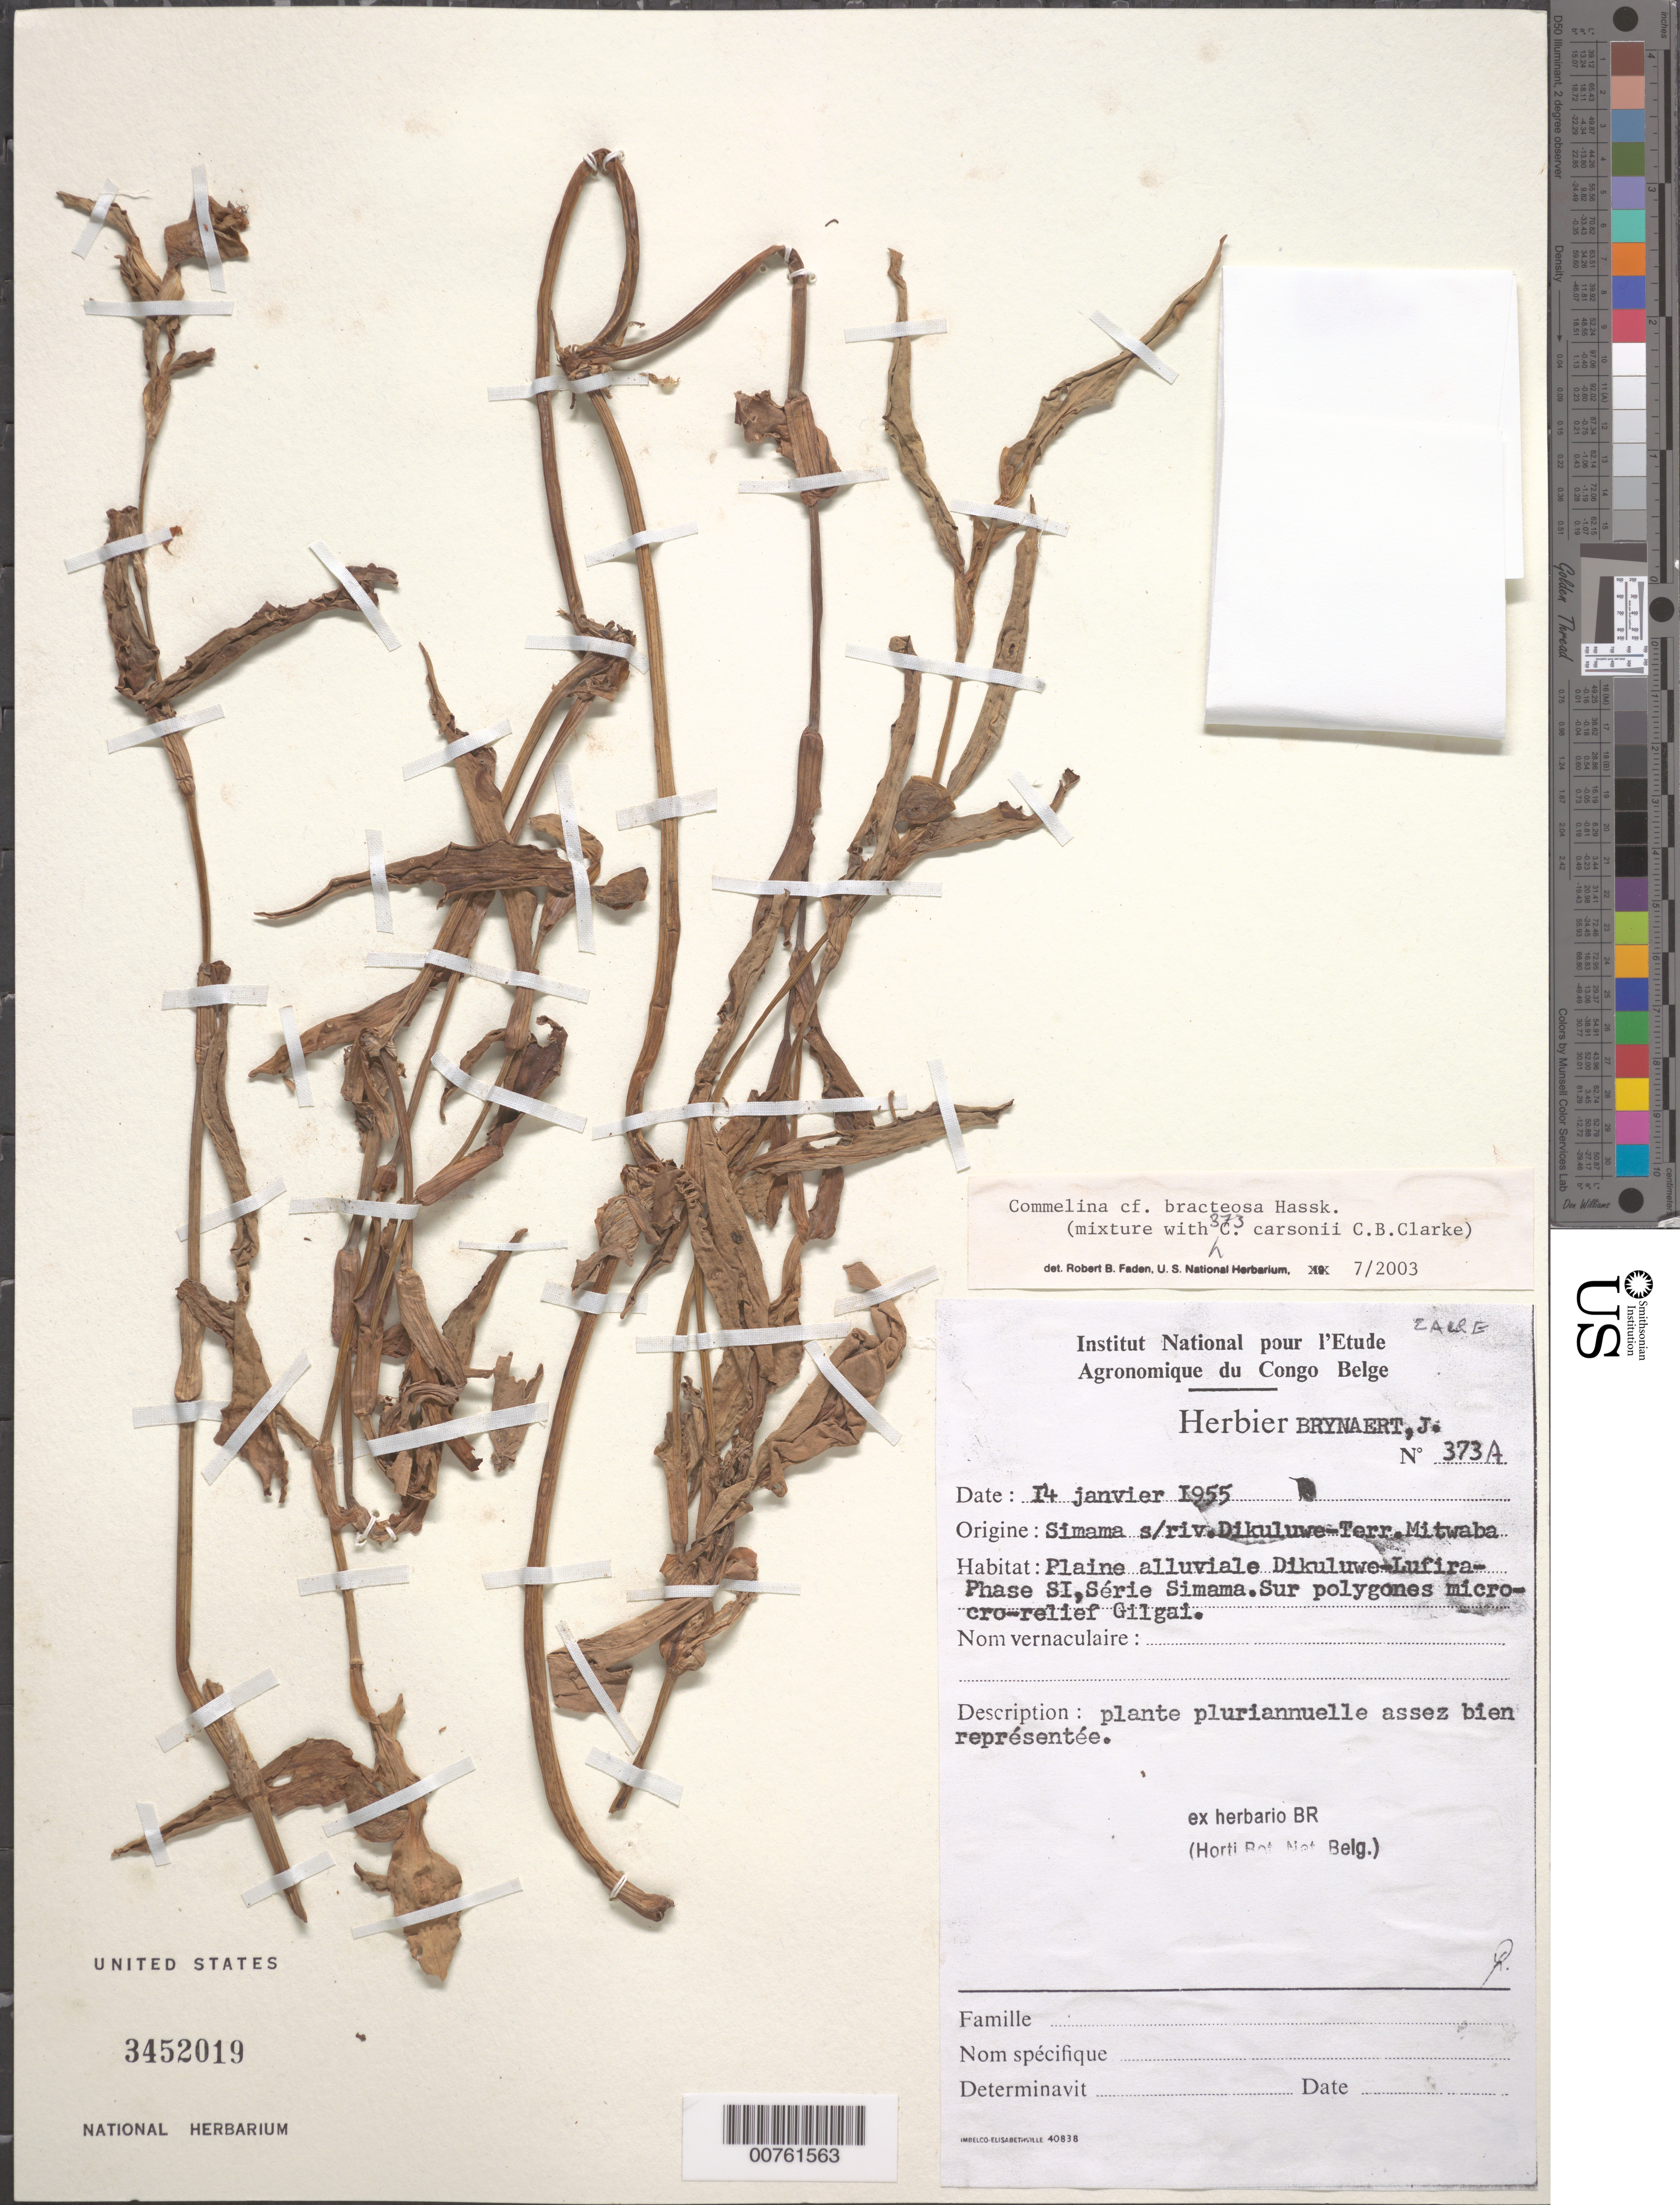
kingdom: Plantae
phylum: Tracheophyta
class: Liliopsida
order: Commelinales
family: Commelinaceae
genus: Commelina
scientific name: Commelina bracteosa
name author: Hassk.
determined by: Faden, Robert B., (US), Smithsonian Institution - National Museum of Natural History (UNITED STATES)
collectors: J. Brynaert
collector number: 373A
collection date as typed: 14 Jan 1955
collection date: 1955-01-14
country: Congo, Democratic Republic of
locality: Simama Div. Dikuluwe-Terr. Mitwaba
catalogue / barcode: US 3452019